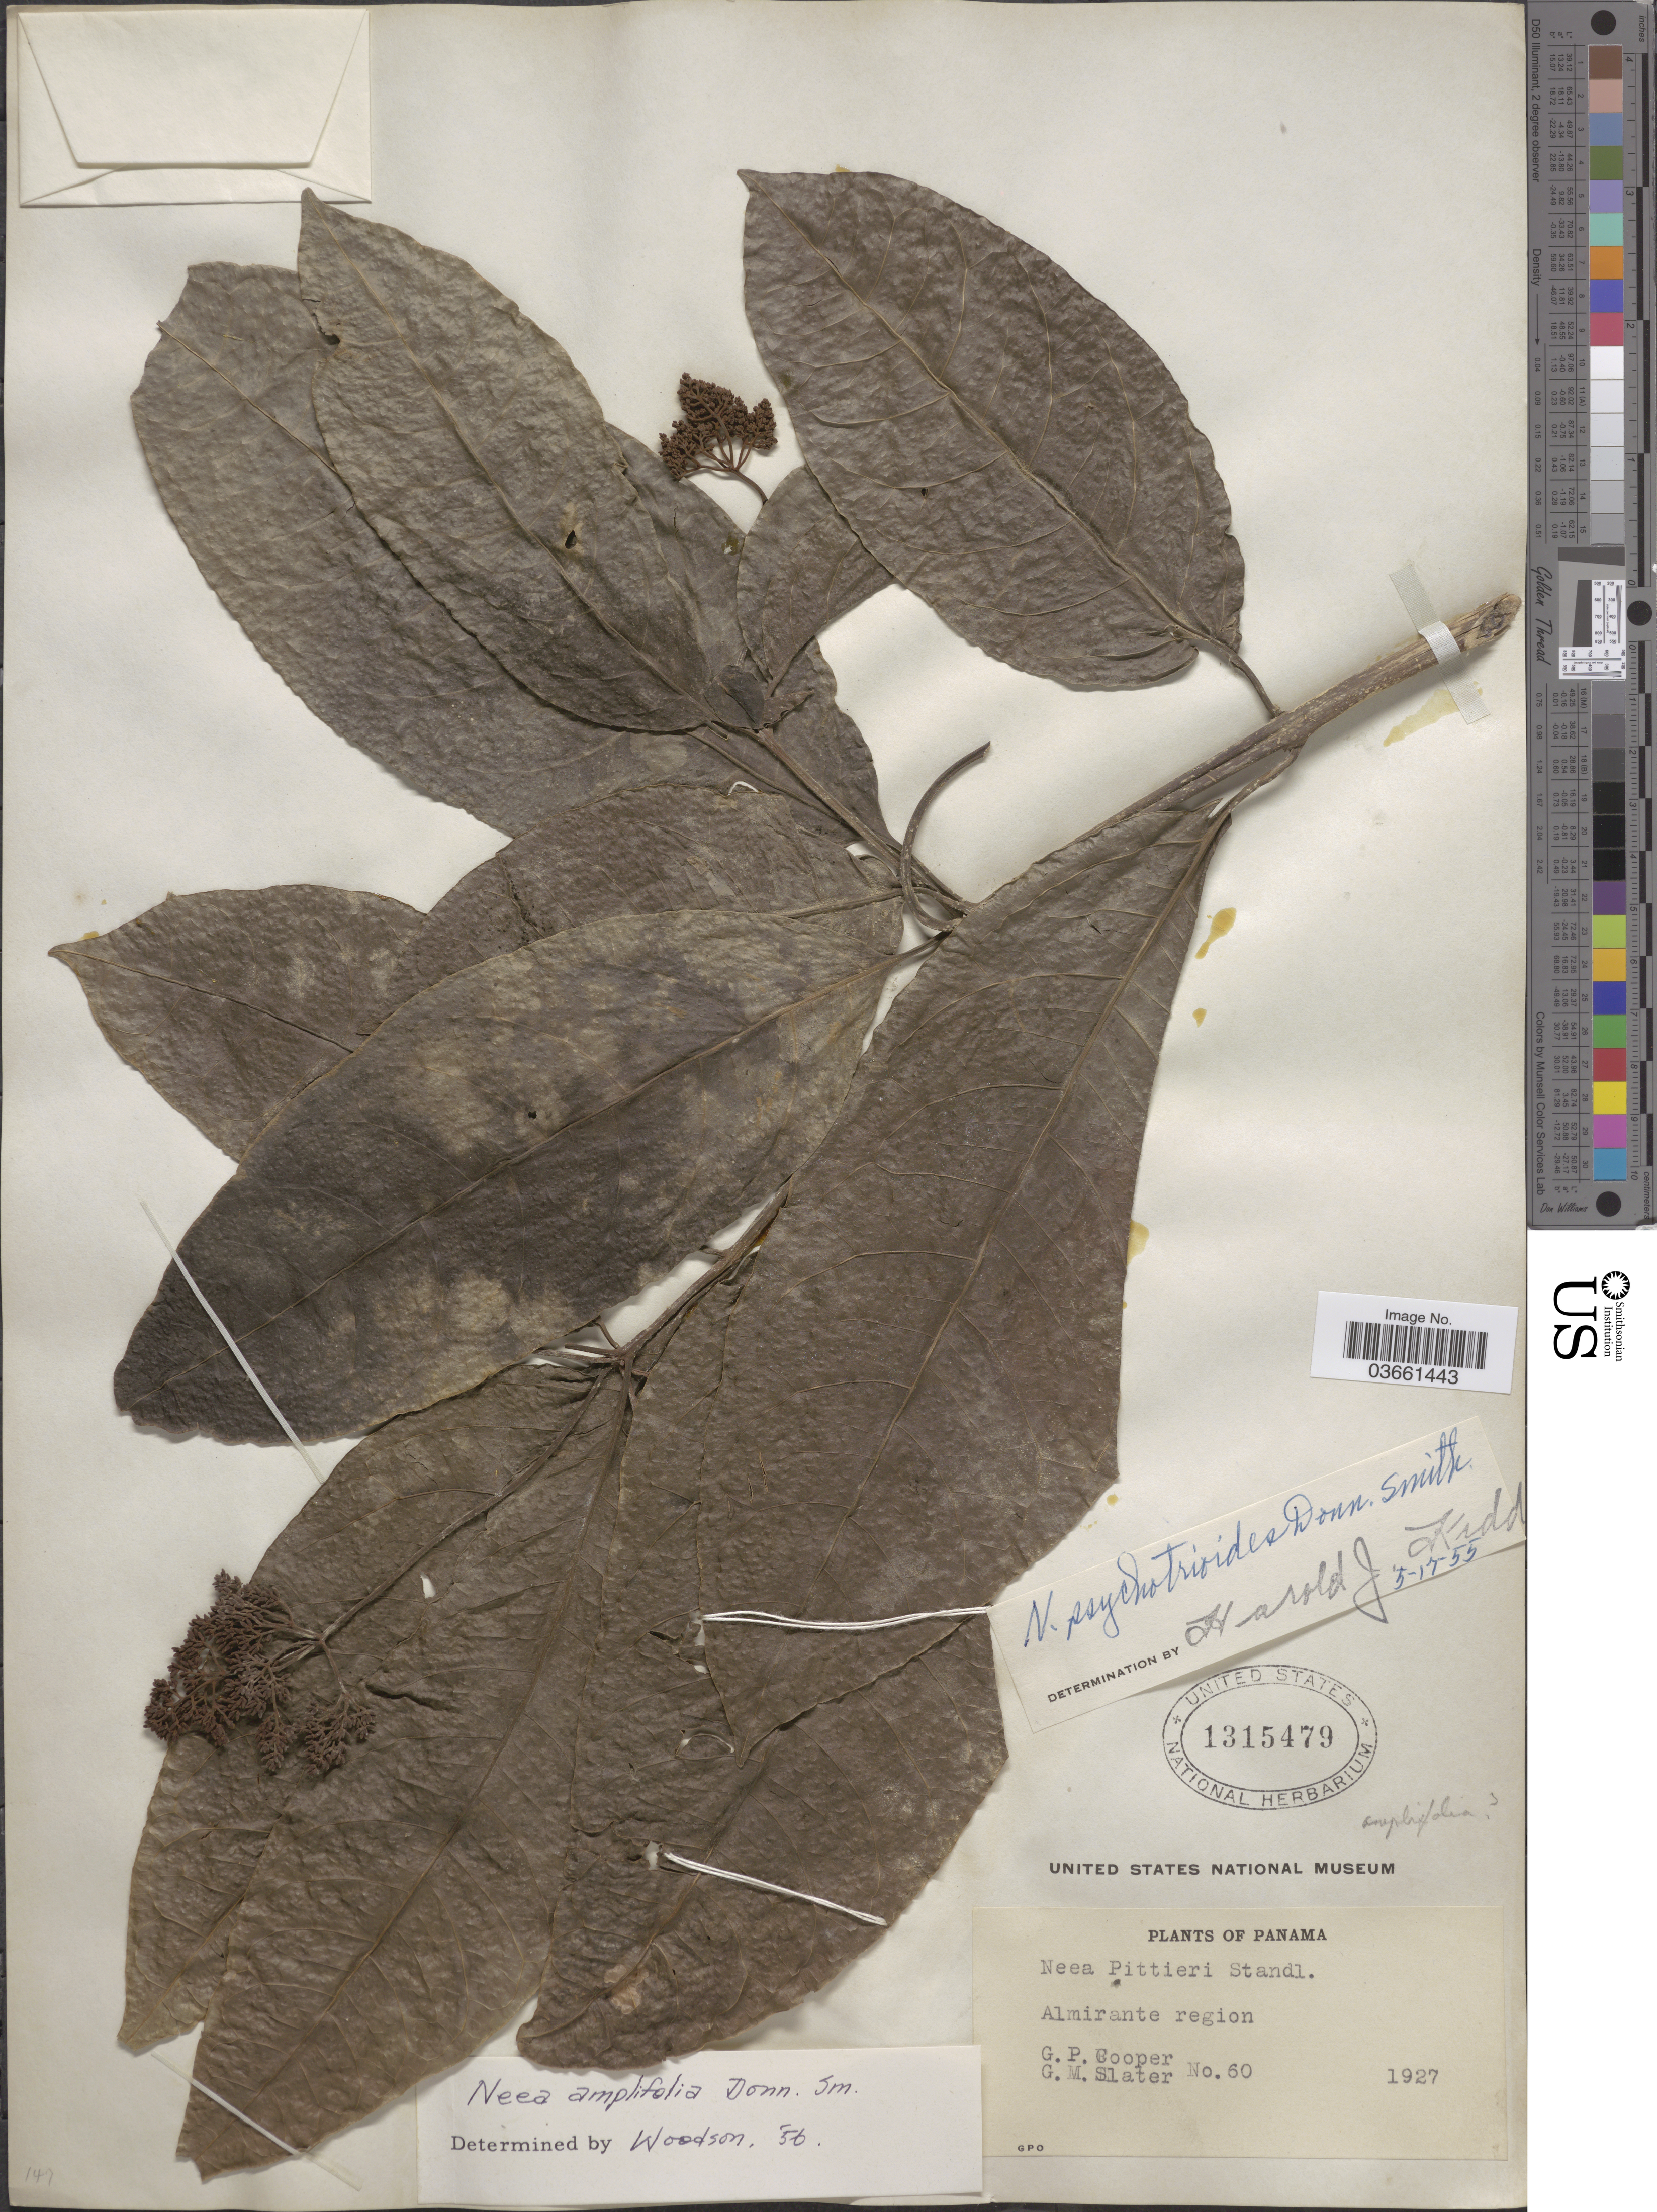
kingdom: Plantae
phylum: Tracheophyta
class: Magnoliopsida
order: Caryophyllales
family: Nyctaginaceae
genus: Neea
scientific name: Neea amplifolia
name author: Donn. Sm.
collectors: G. Cooper & G. Slater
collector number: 60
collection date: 1927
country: Panama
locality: Almirante region.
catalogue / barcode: US 1315479